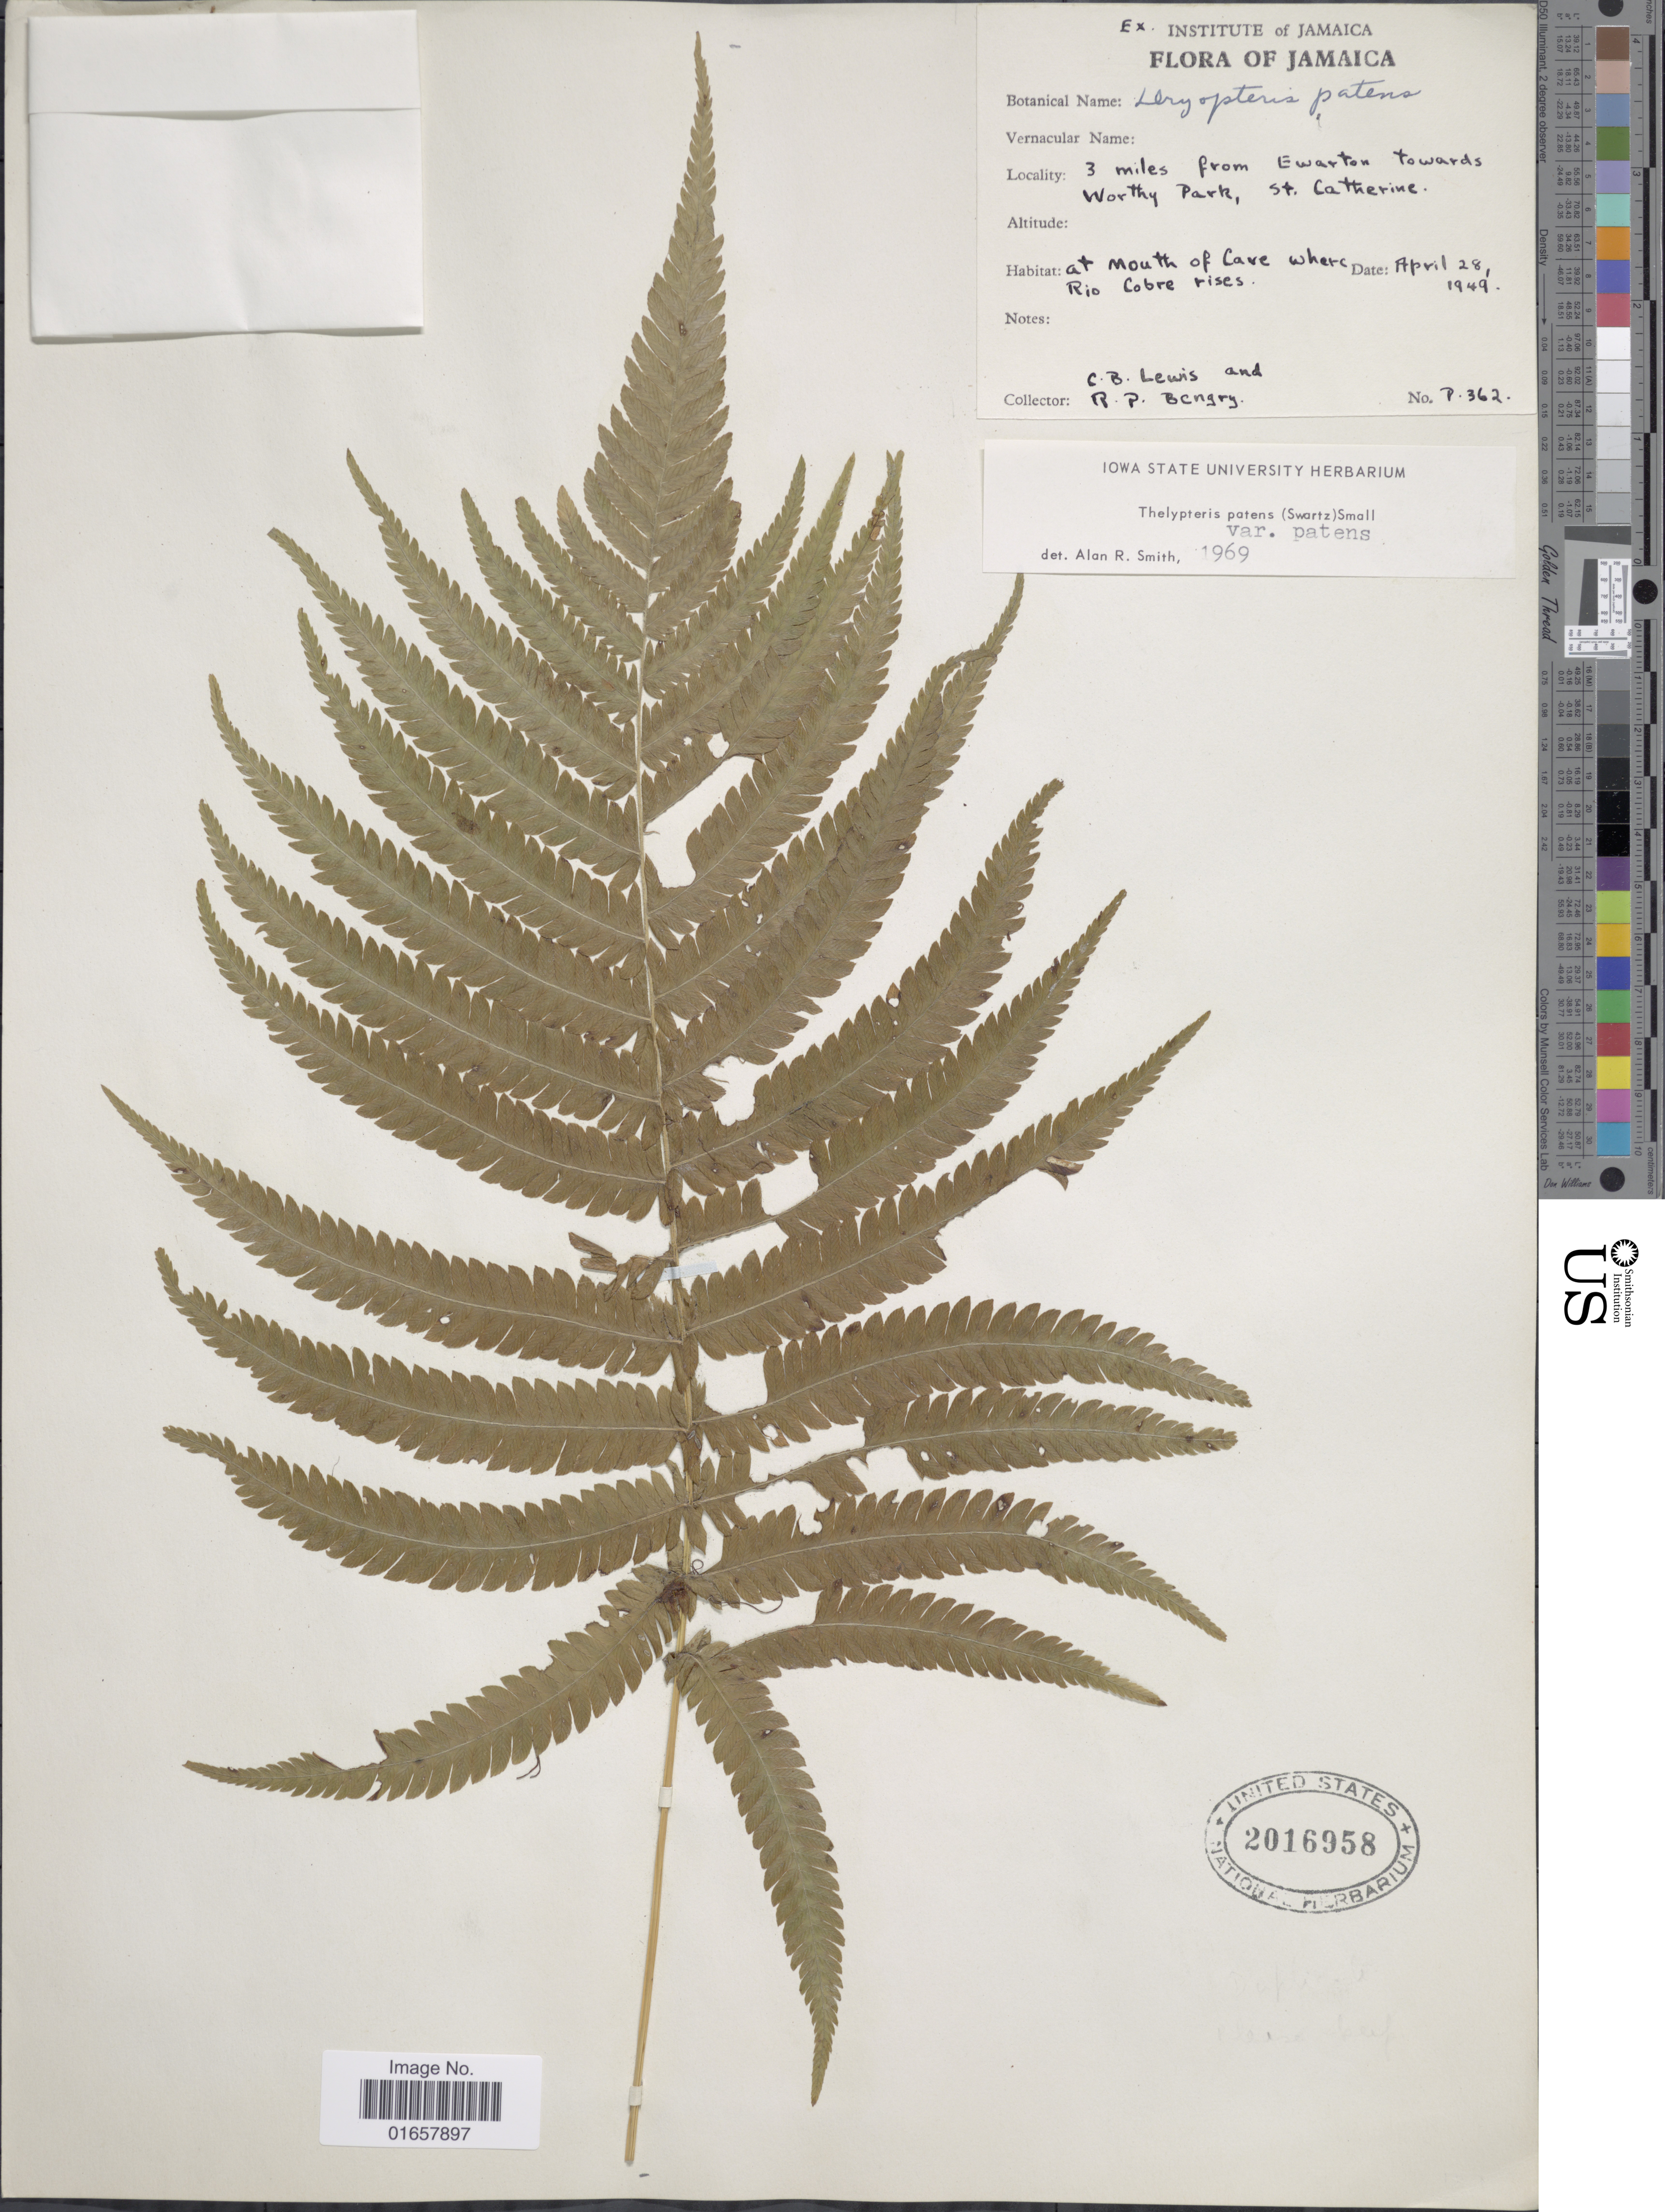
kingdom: Plantae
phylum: Tracheophyta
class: Polypodiopsida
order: Polypodiales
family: Thelypteridaceae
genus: Christella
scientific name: Christella patens var. patens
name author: (Sw.) Holttum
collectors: C. B. Lewis & R. Bengry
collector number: P362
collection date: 1949-04-28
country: Jamaica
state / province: Saint Catherine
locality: Jamaica, 3 miles from Ewarton towards Worthy Park, St. Catherine.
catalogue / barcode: US 2016958